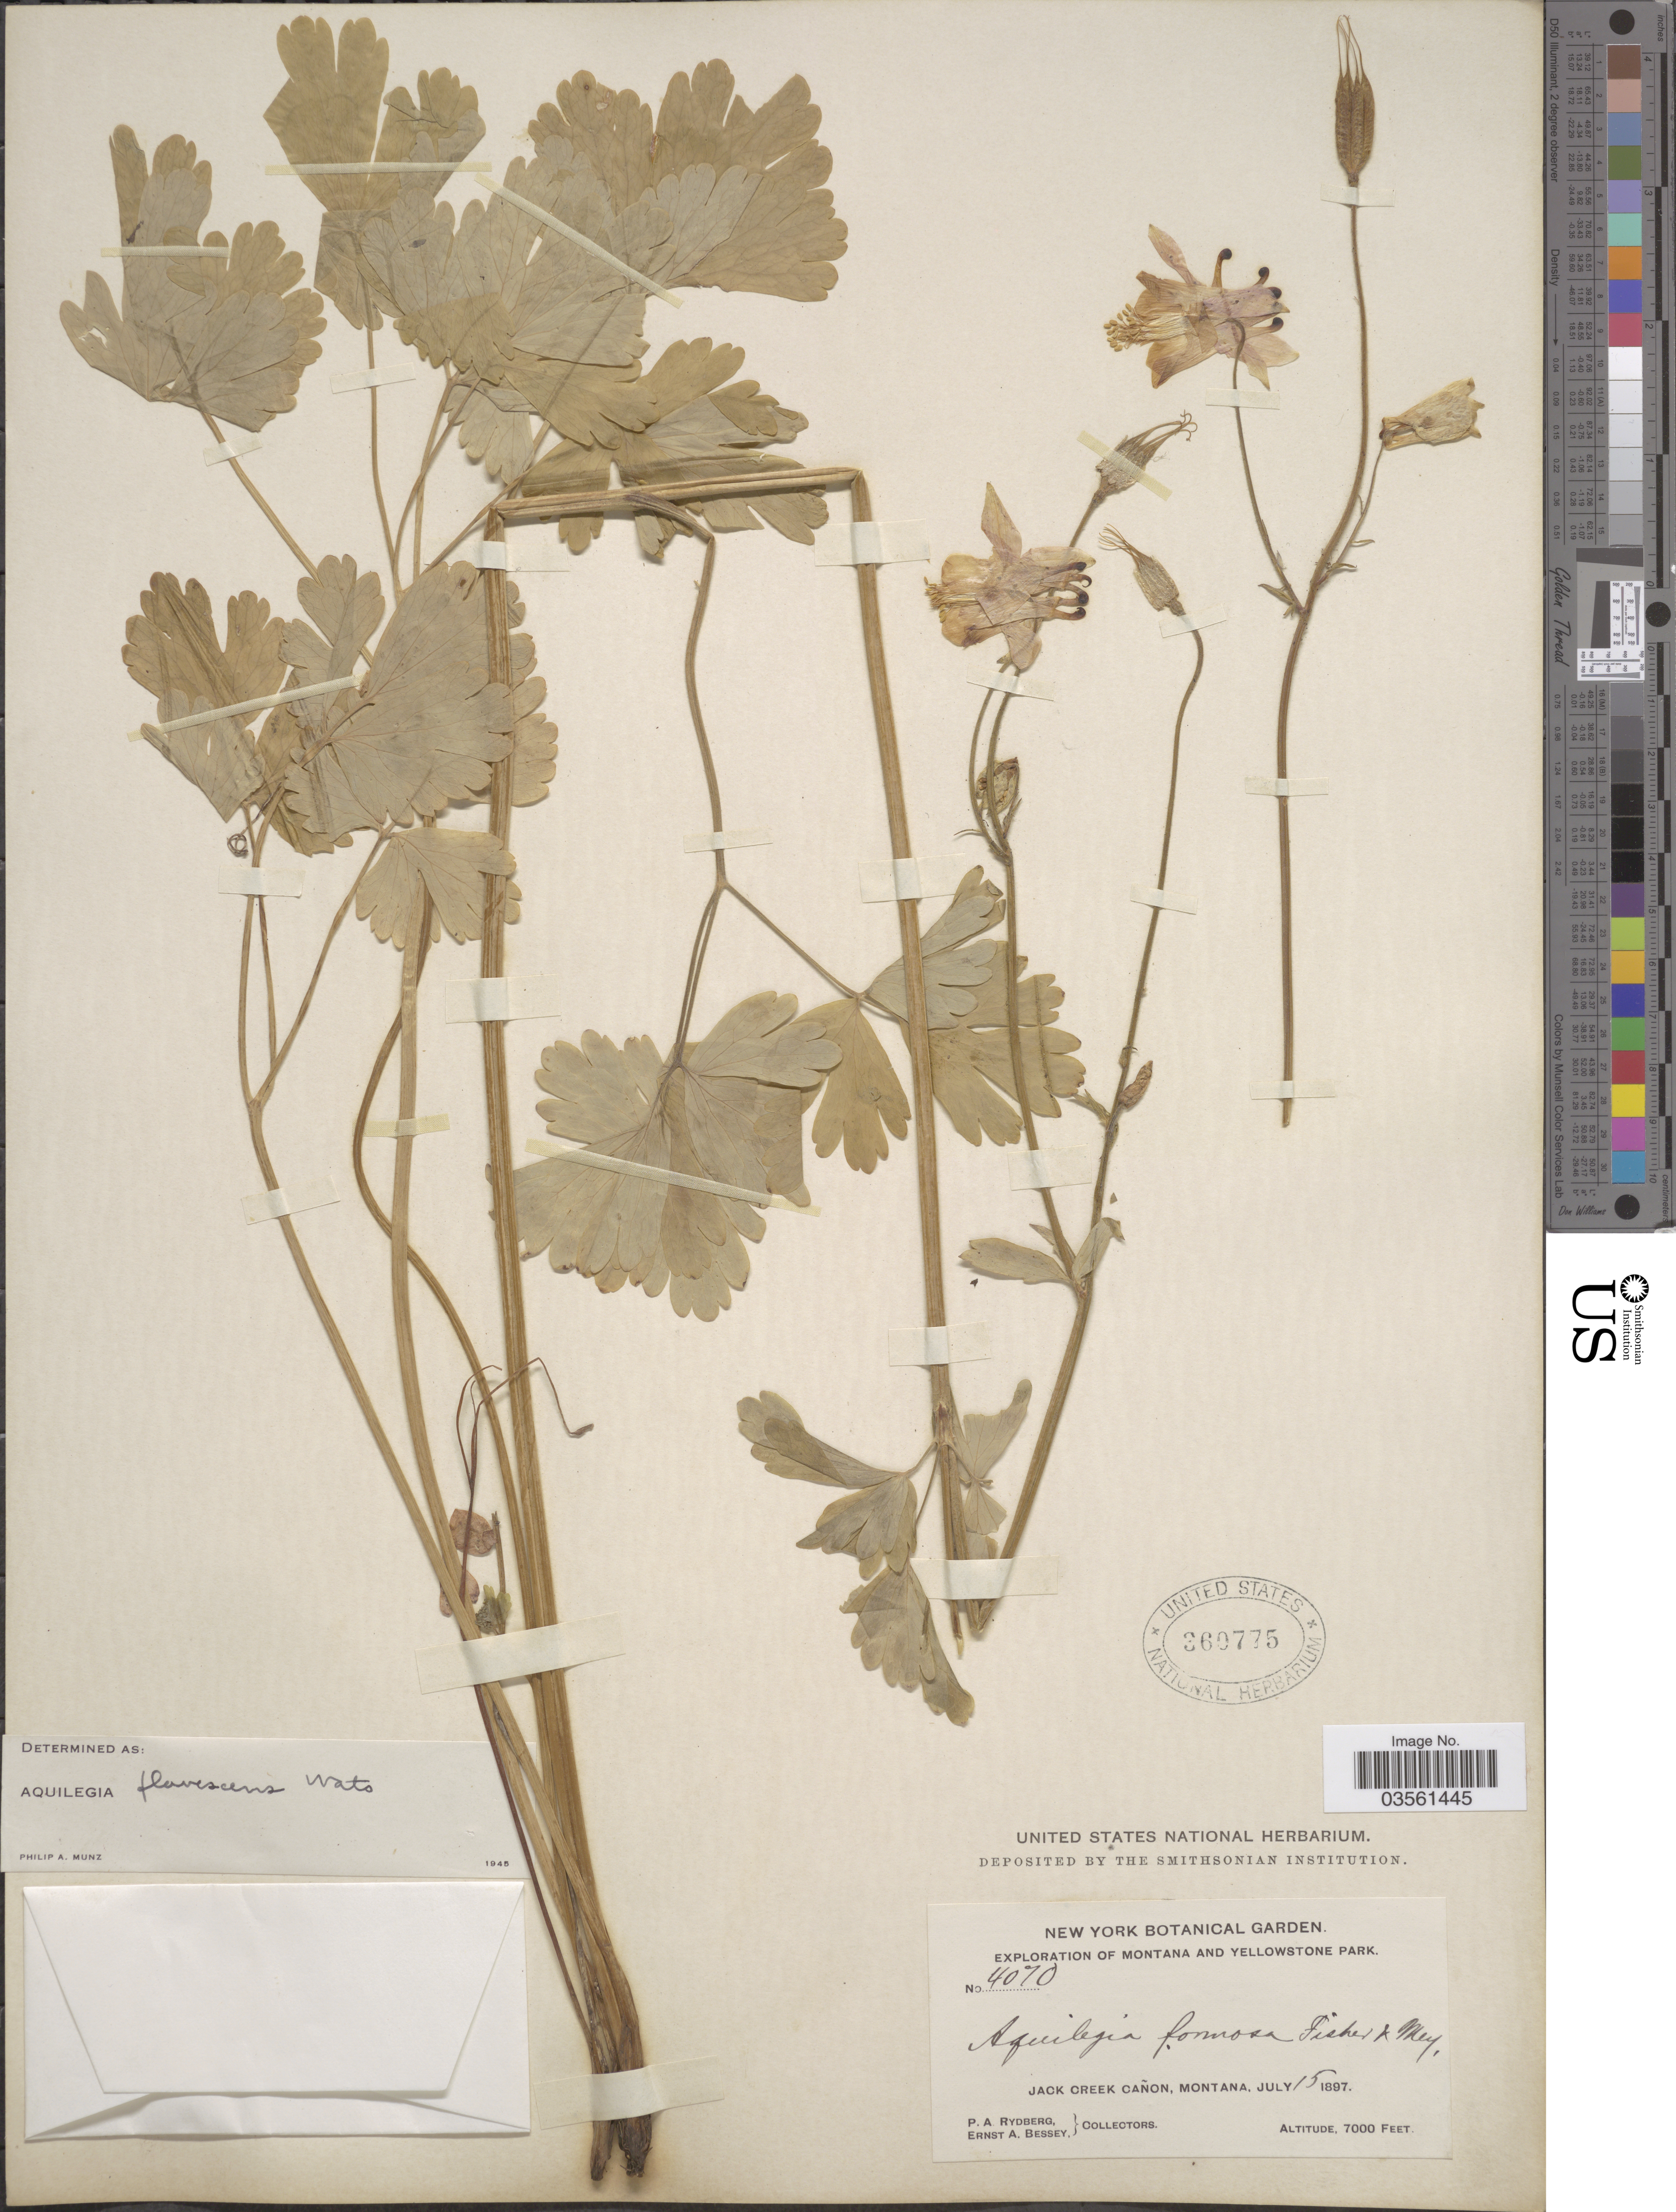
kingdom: Plantae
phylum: Tracheophyta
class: Magnoliopsida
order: Ranunculales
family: Ranunculaceae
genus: Aquilegia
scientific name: Aquilegia flavescens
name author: S. Watson in C. King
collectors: P. A. Rydberg & E. A. Bessey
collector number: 4070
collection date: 1897-07-15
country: United States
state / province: Montana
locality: Yellowstone Park. Jack Creek Cañon.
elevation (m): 2134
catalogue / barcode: US 360775